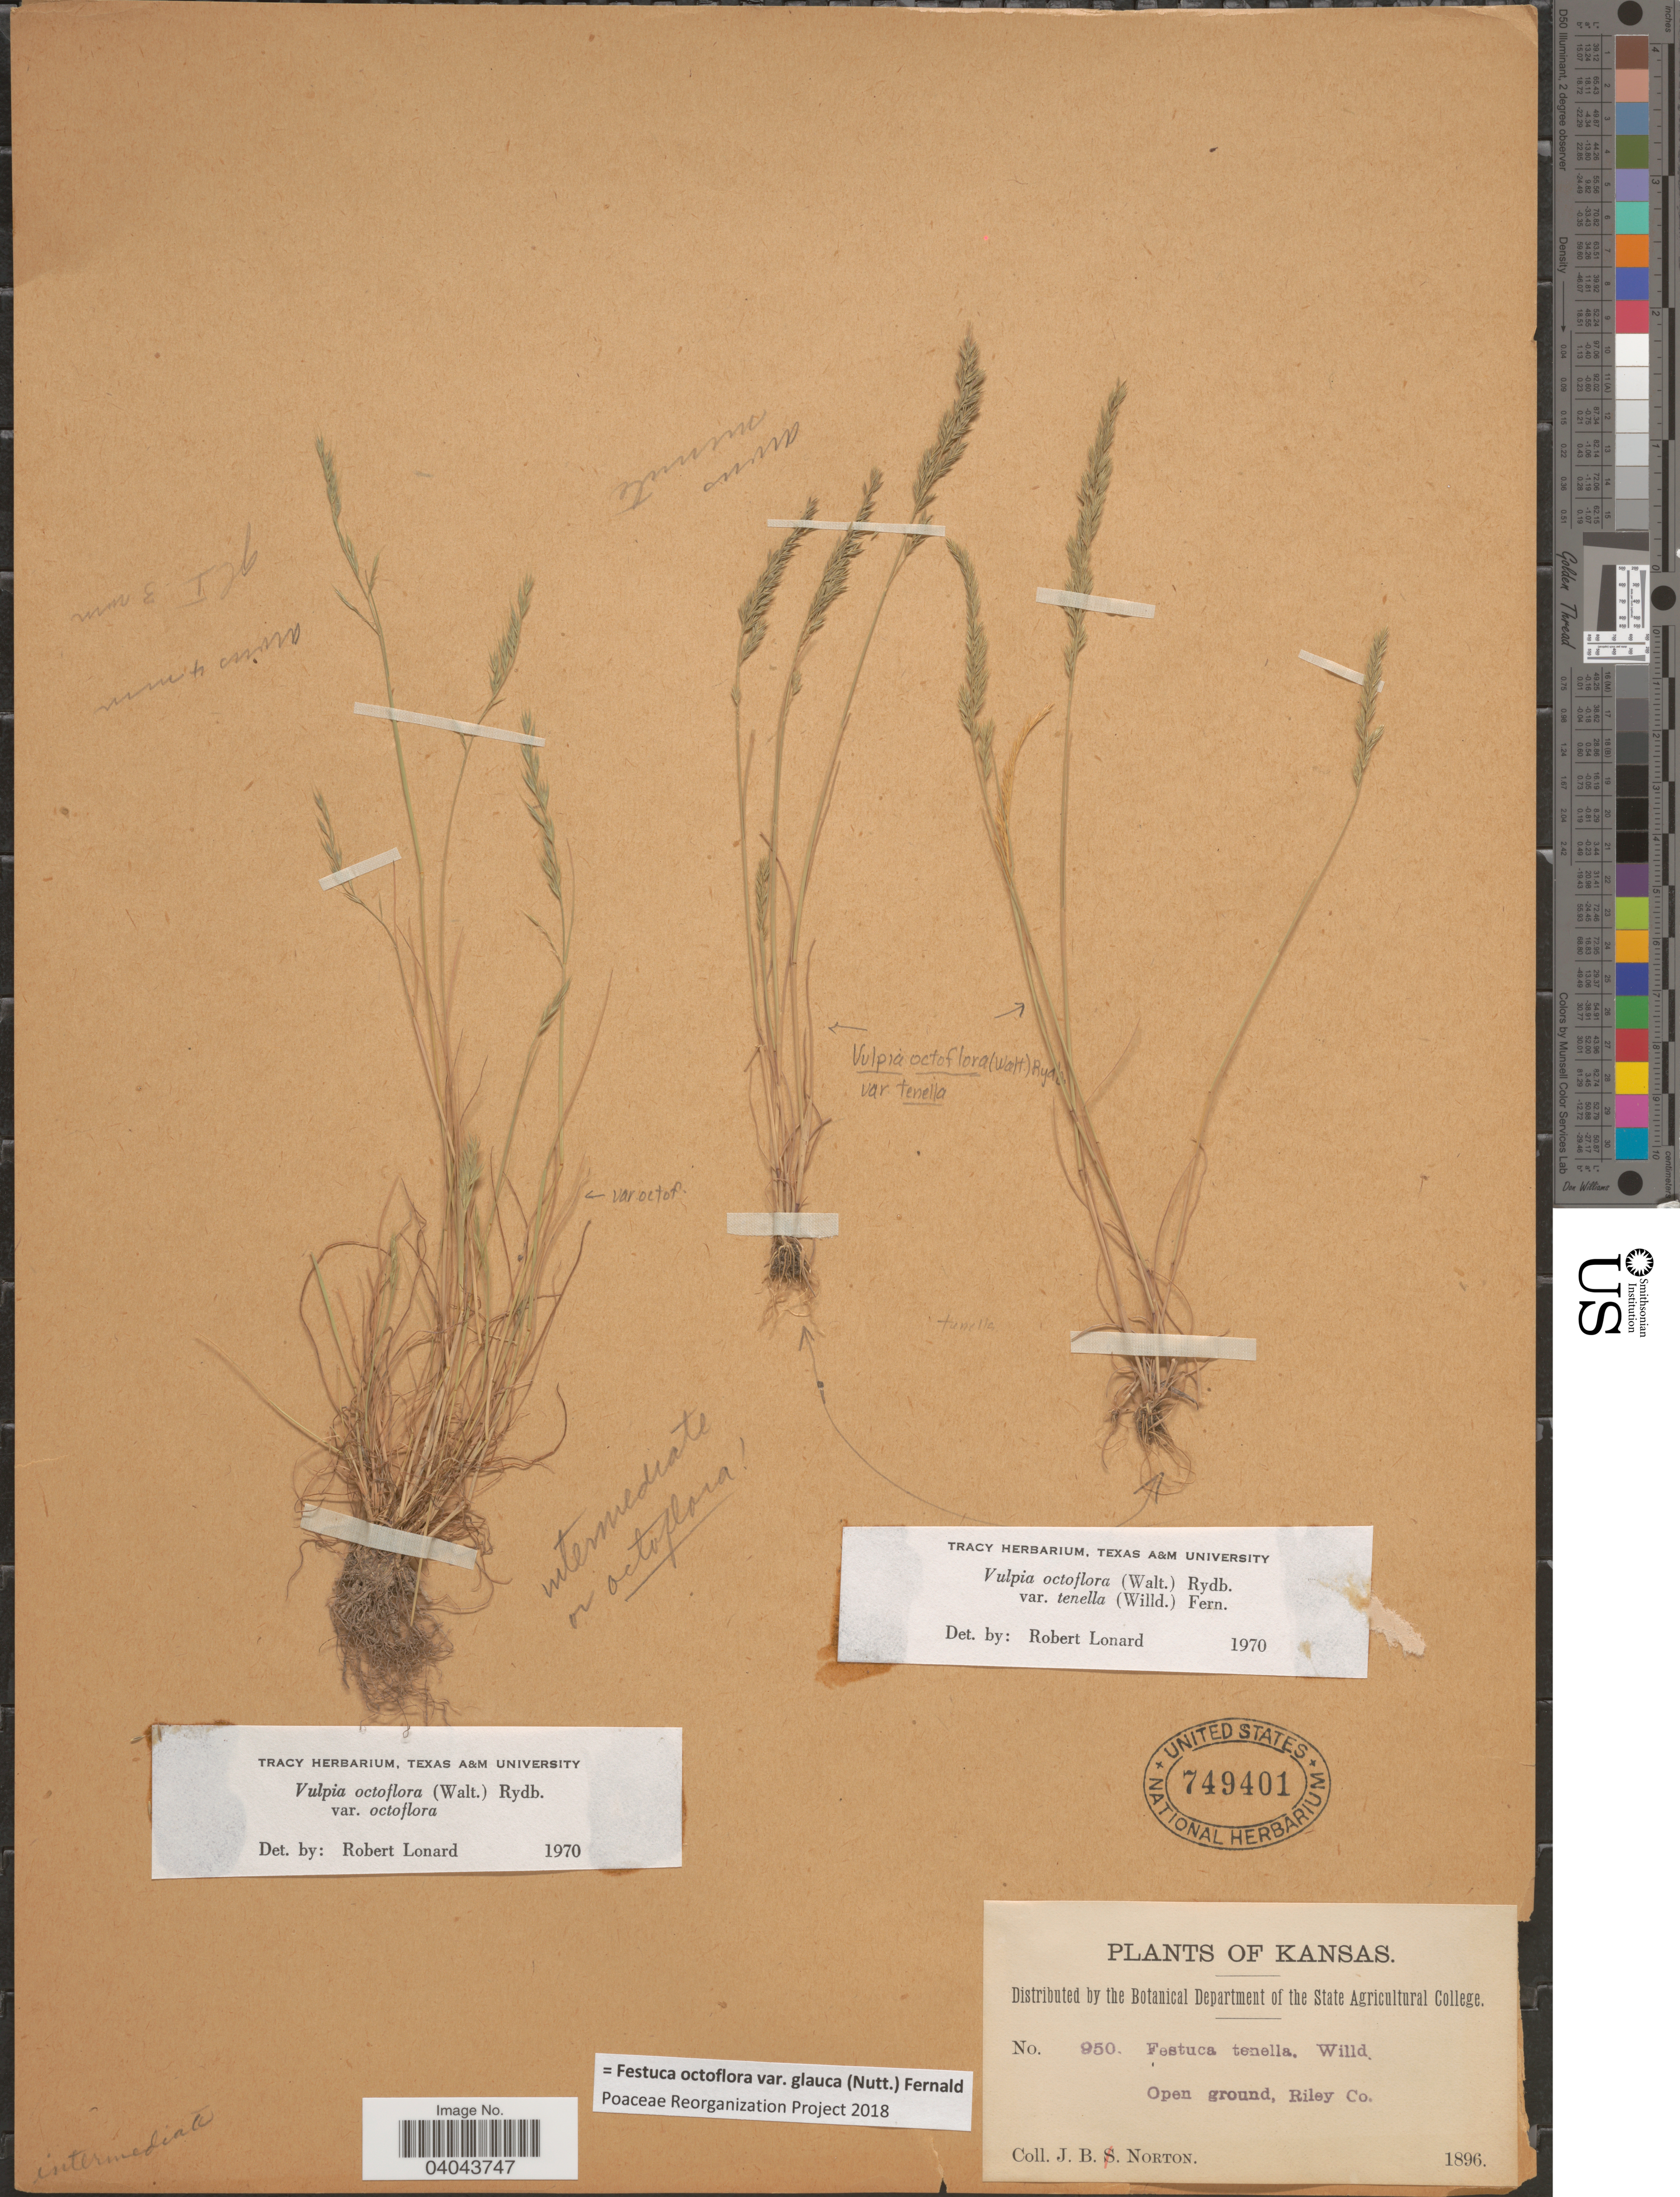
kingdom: Plantae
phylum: Tracheophyta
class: Liliopsida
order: Poales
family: Poaceae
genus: Festuca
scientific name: Festuca octoflora var. glauca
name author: (Nutt.) Fernald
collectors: J. B. Norton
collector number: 950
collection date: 1896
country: United States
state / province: Kansas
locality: Riley Co.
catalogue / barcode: US 749401